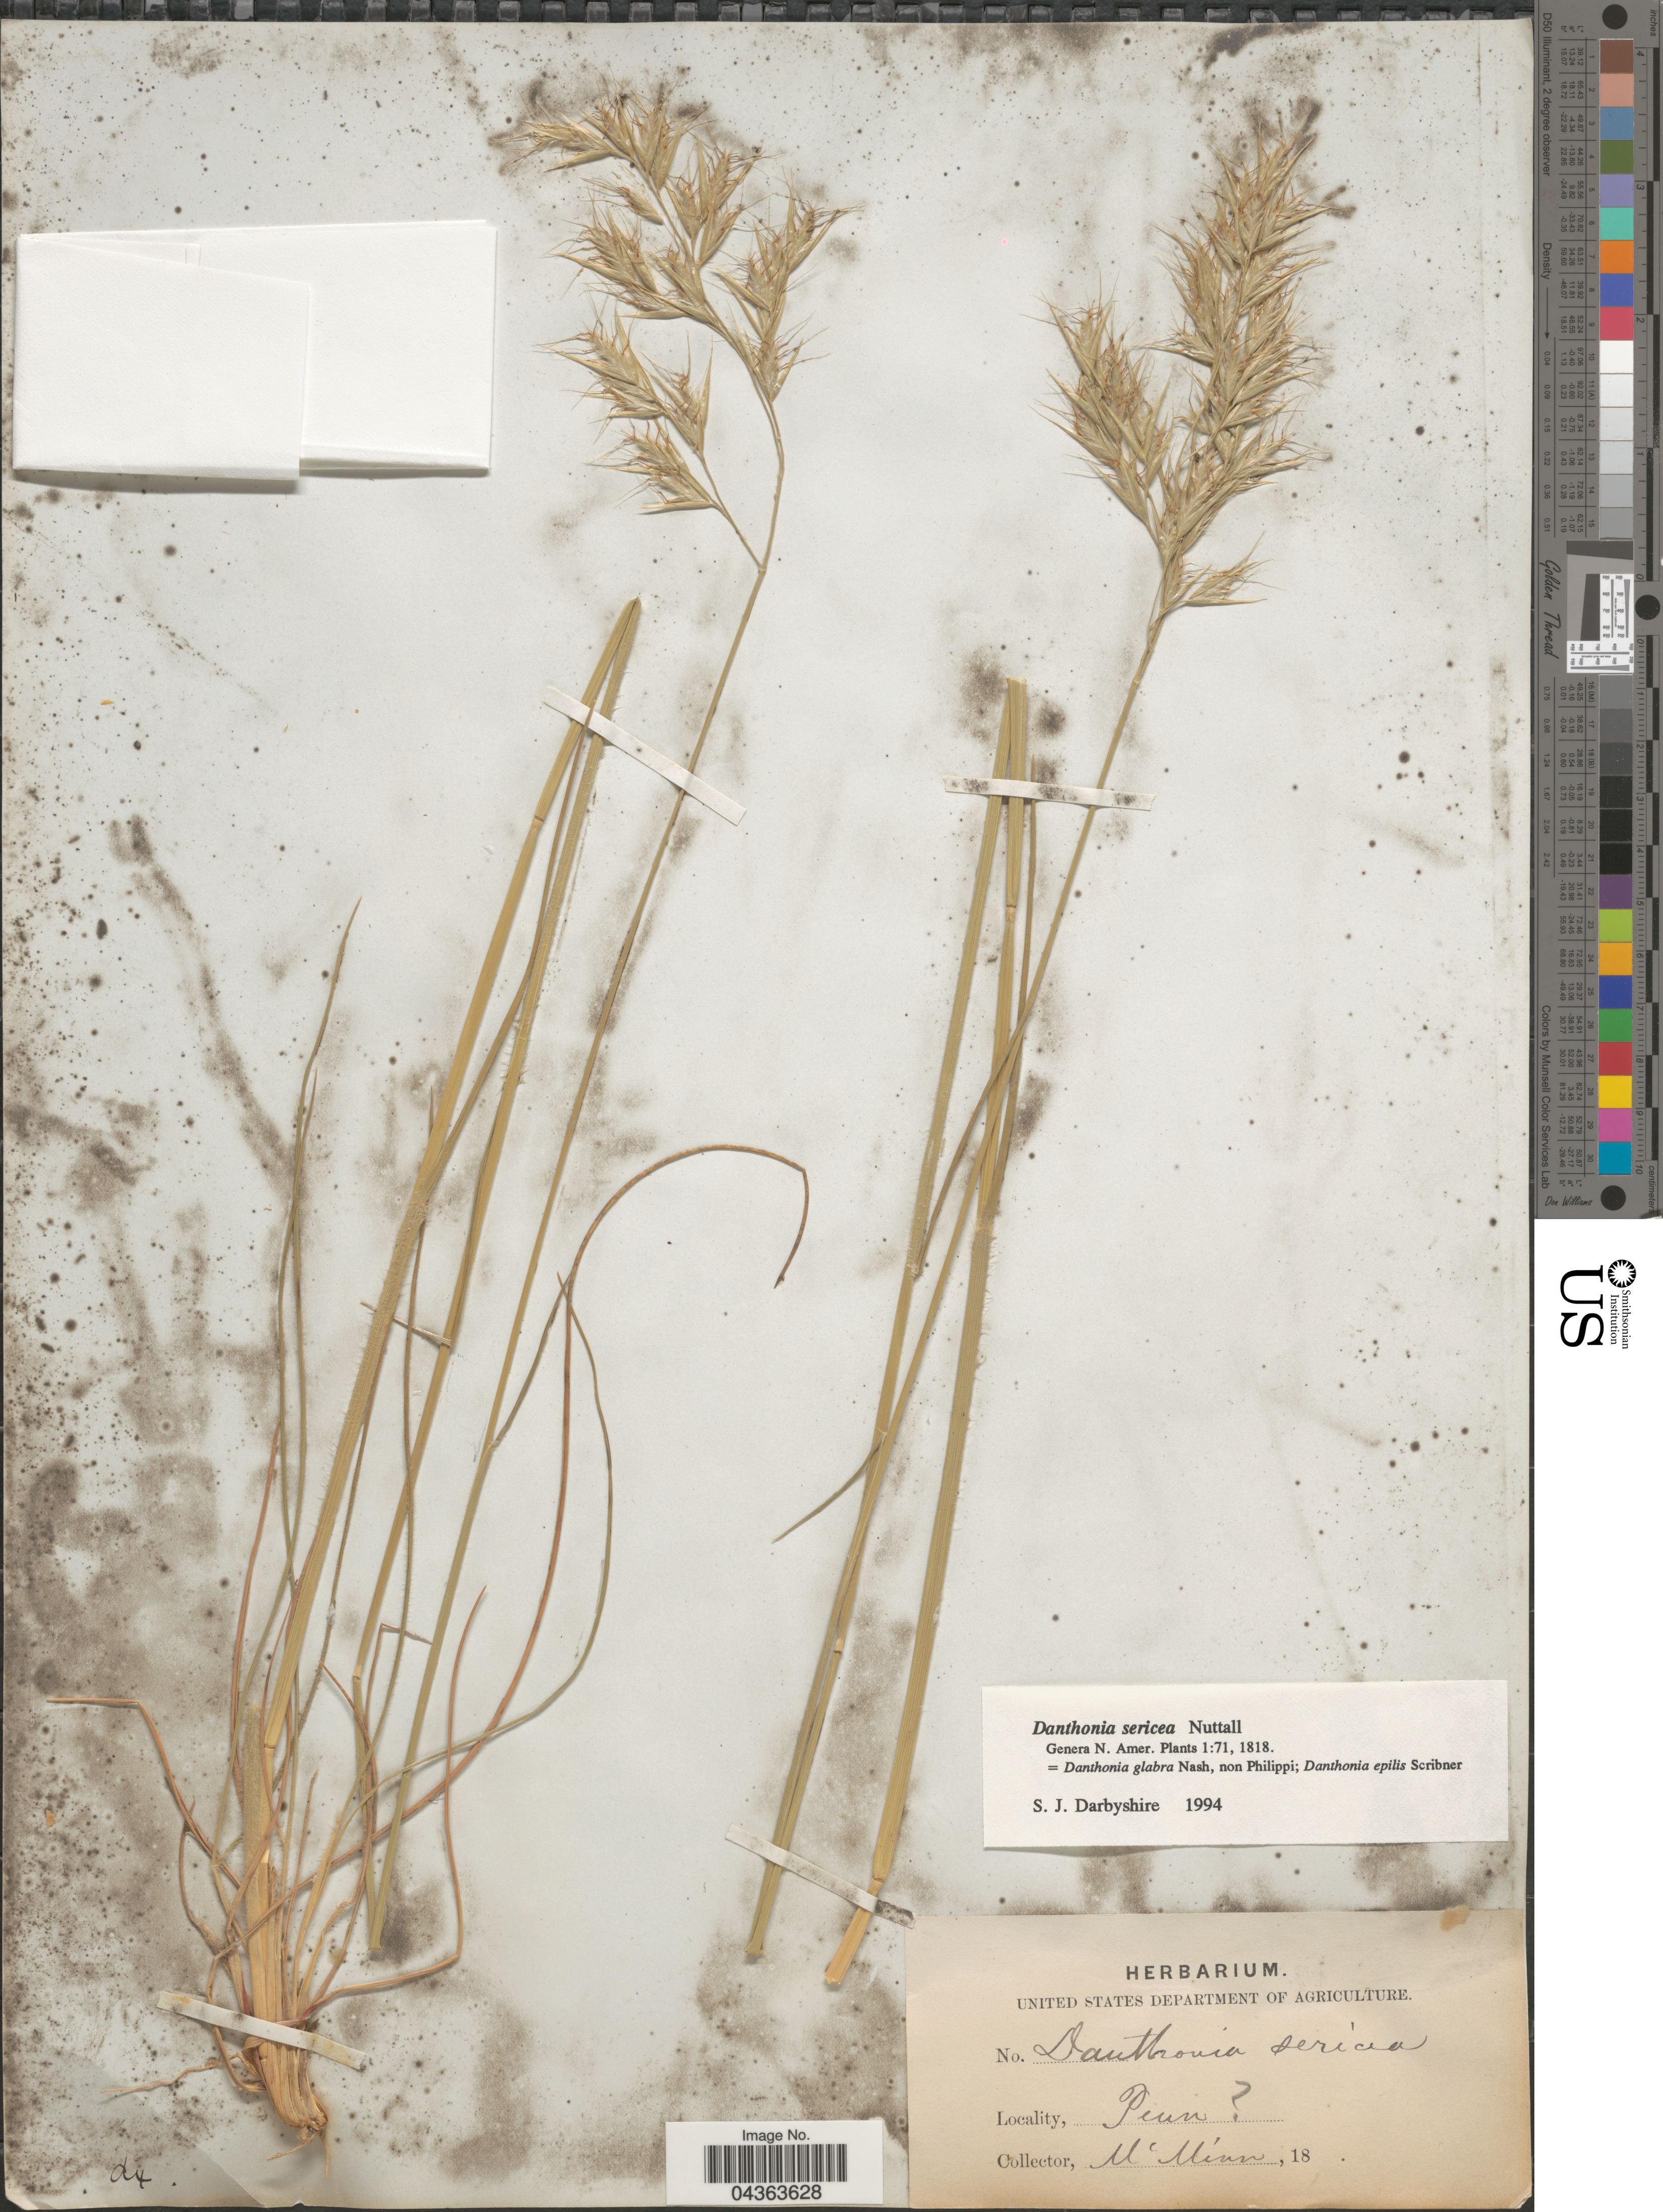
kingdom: Plantae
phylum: Tracheophyta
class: Liliopsida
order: Poales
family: Poaceae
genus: Danthonia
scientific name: Danthonia sericea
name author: Nutt.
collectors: McMinn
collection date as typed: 18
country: United States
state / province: Pennsylvania